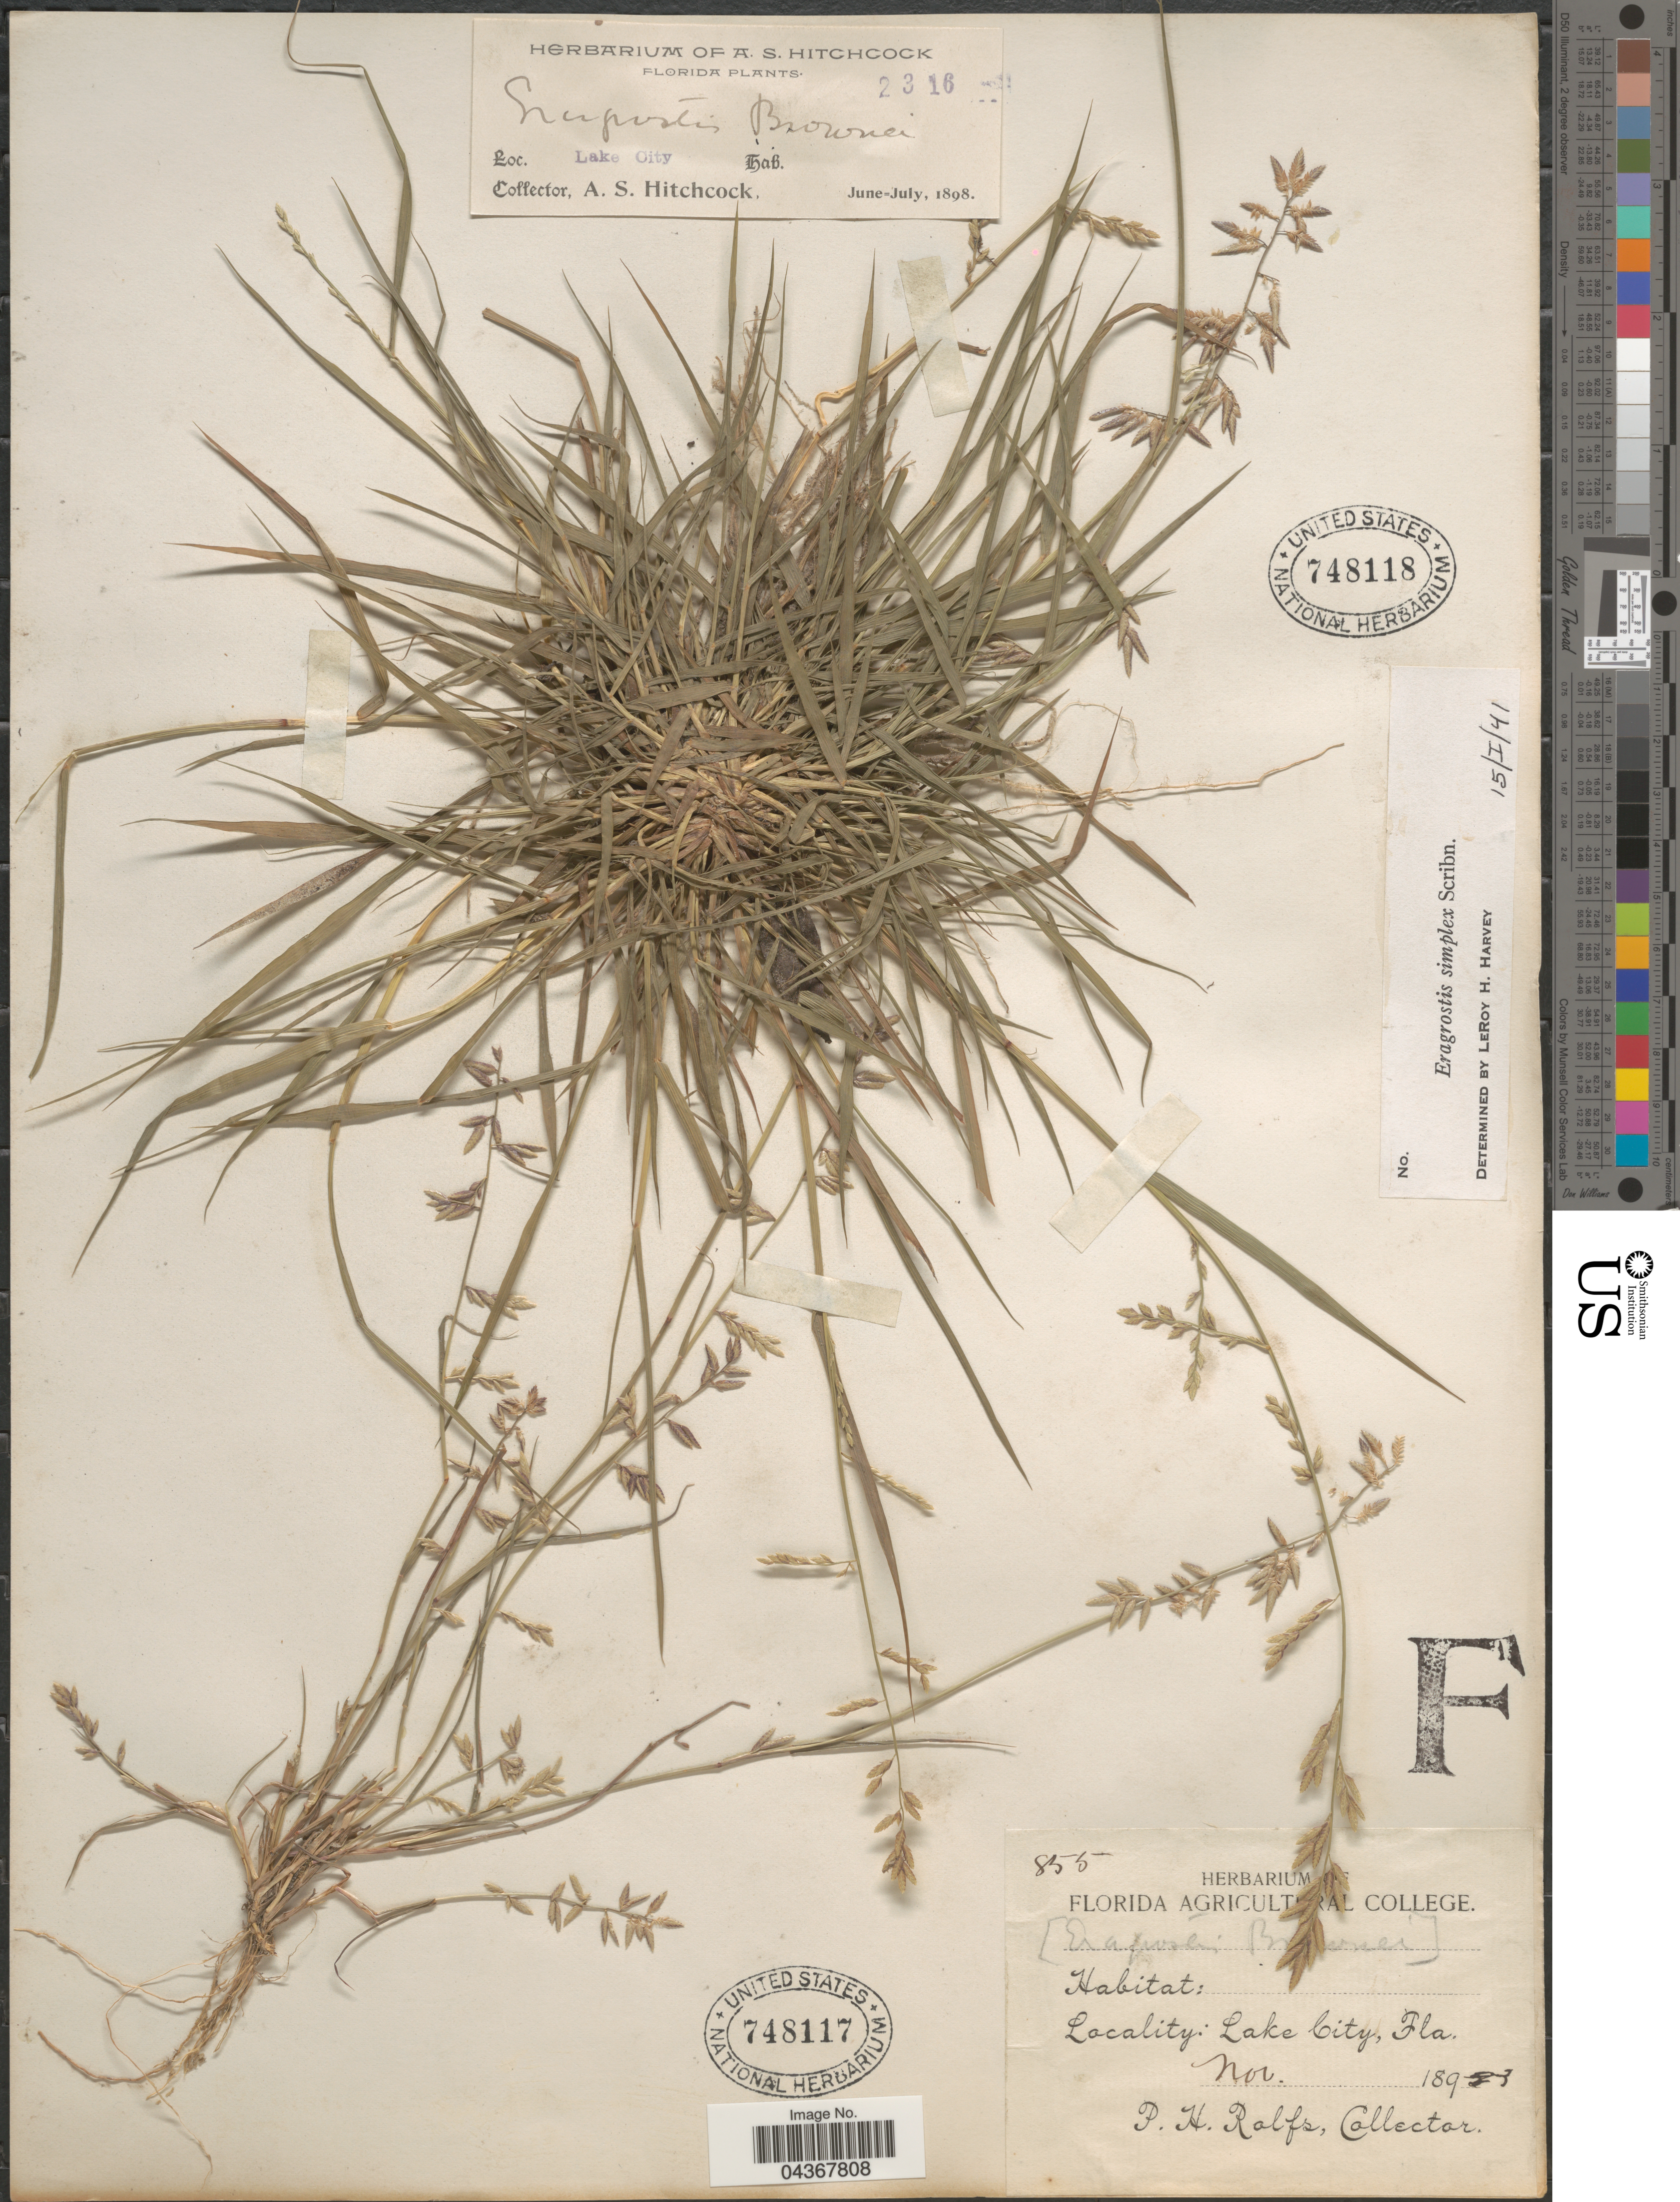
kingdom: Plantae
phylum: Tracheophyta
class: Liliopsida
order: Poales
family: Poaceae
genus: Eragrostis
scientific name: Eragrostis cumingii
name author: Steud.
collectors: A. S. Hitchcock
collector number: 2316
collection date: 1898-06/1898-07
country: United States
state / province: Florida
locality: Lake City.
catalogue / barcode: US 748118-2